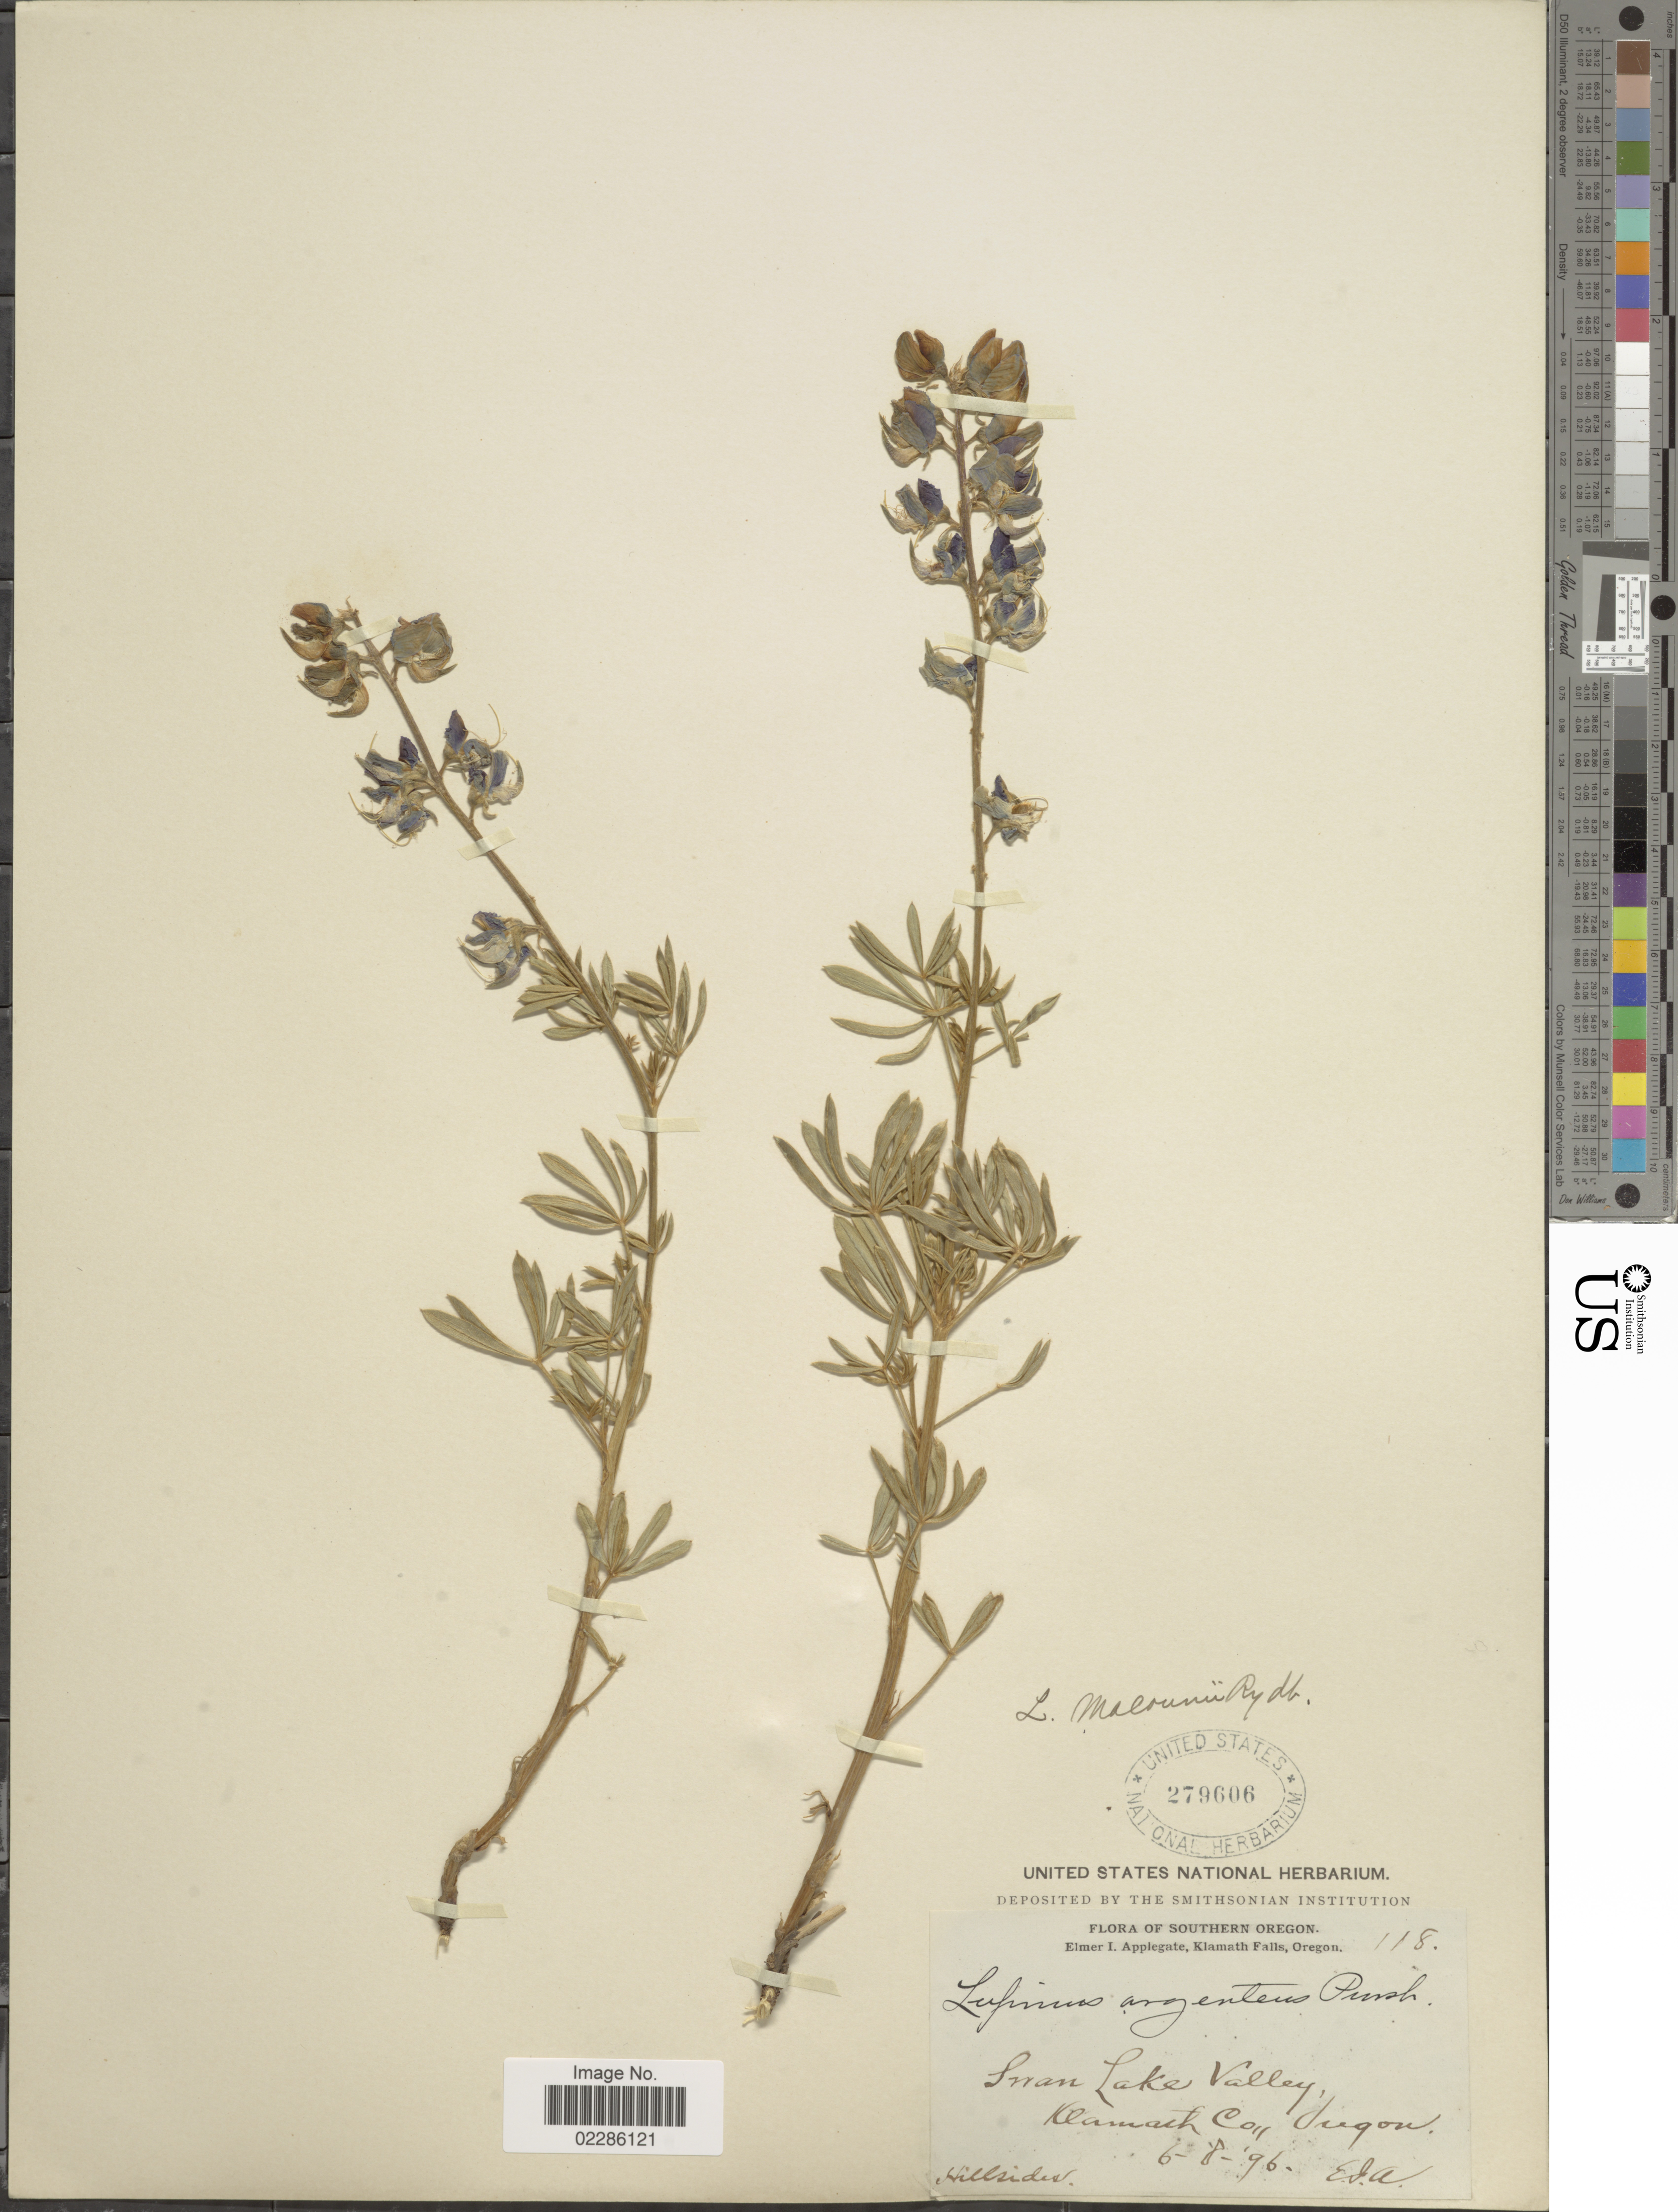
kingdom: Plantae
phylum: Tracheophyta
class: Magnoliopsida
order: Fabales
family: Fabaceae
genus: Lupinus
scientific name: Lupinus macounii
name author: Rydb.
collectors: E. I. Applegate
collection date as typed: Transcribed d/m/y: 8/6/96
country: United States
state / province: Oregon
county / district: Klamath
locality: Southern Oregon, Swan Lake Valley, Klamath Co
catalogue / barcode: US 279606